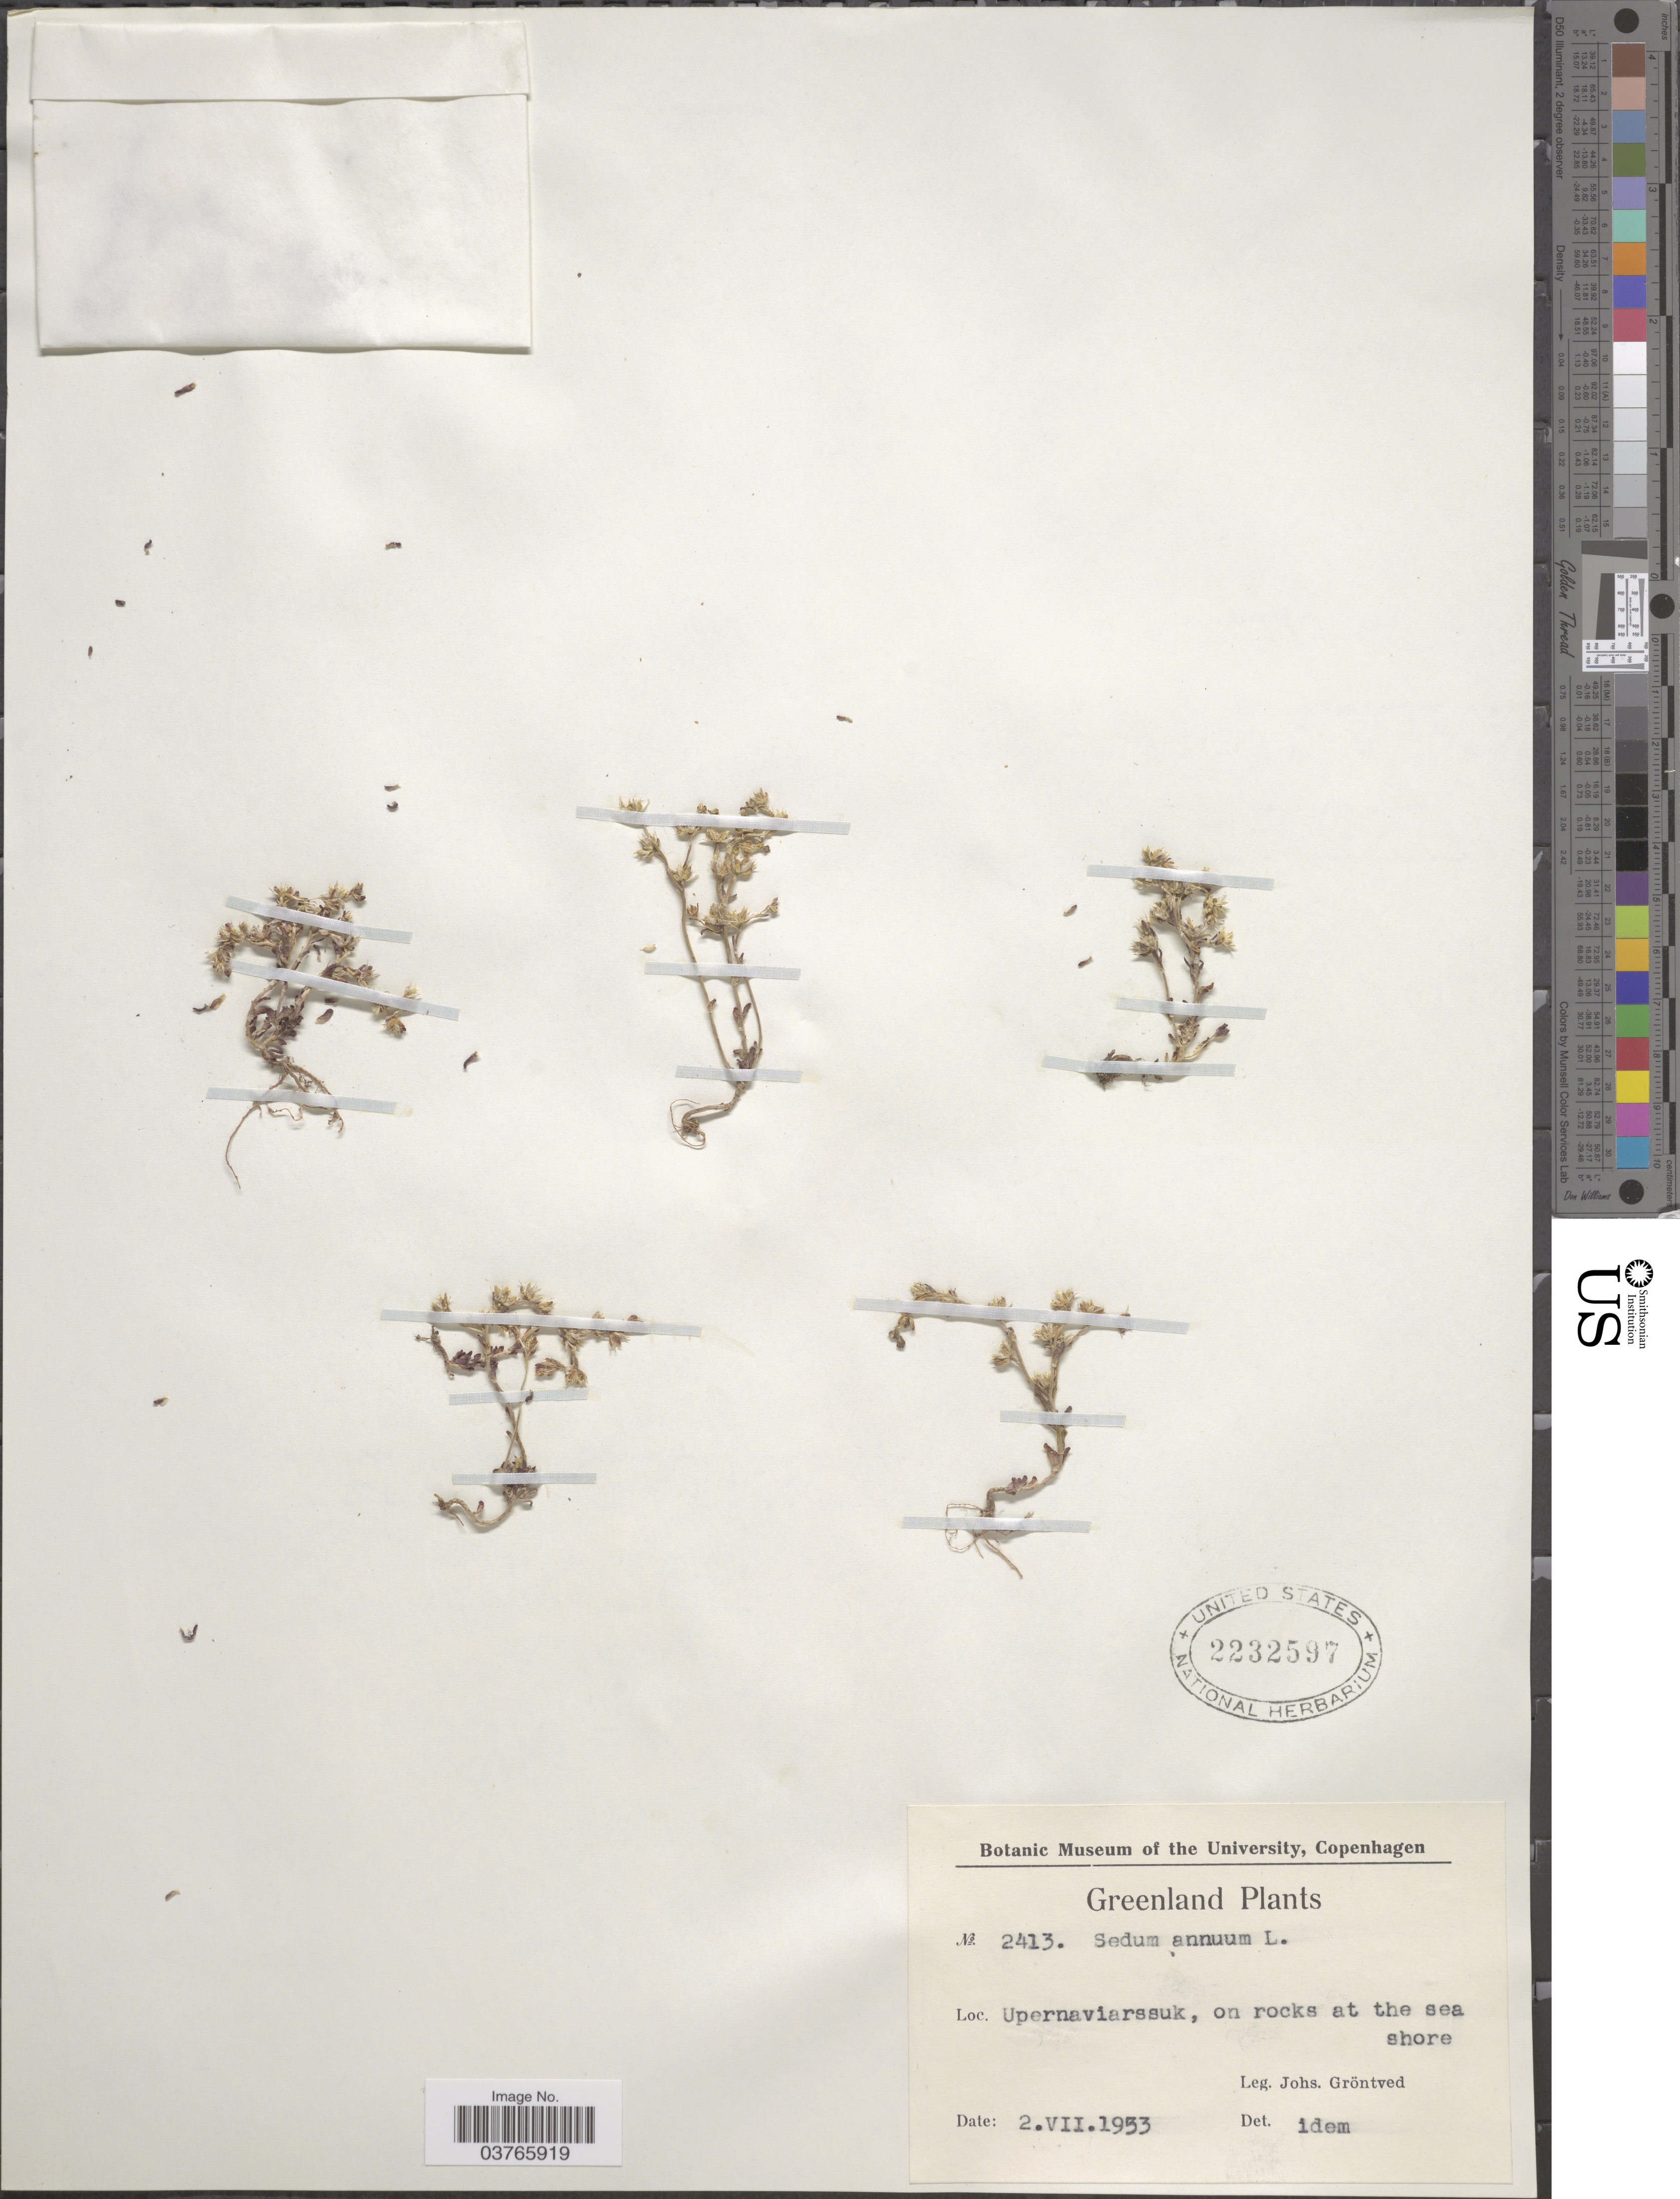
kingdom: Plantae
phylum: Tracheophyta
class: Magnoliopsida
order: Saxifragales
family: Crassulaceae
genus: Sedum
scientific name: Sedum annuum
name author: L.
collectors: J. Gröntved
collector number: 2413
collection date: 1953-07-02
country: Greenland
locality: Upernaviarssuk, on rocks at the sea shore.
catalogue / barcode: US 2232597